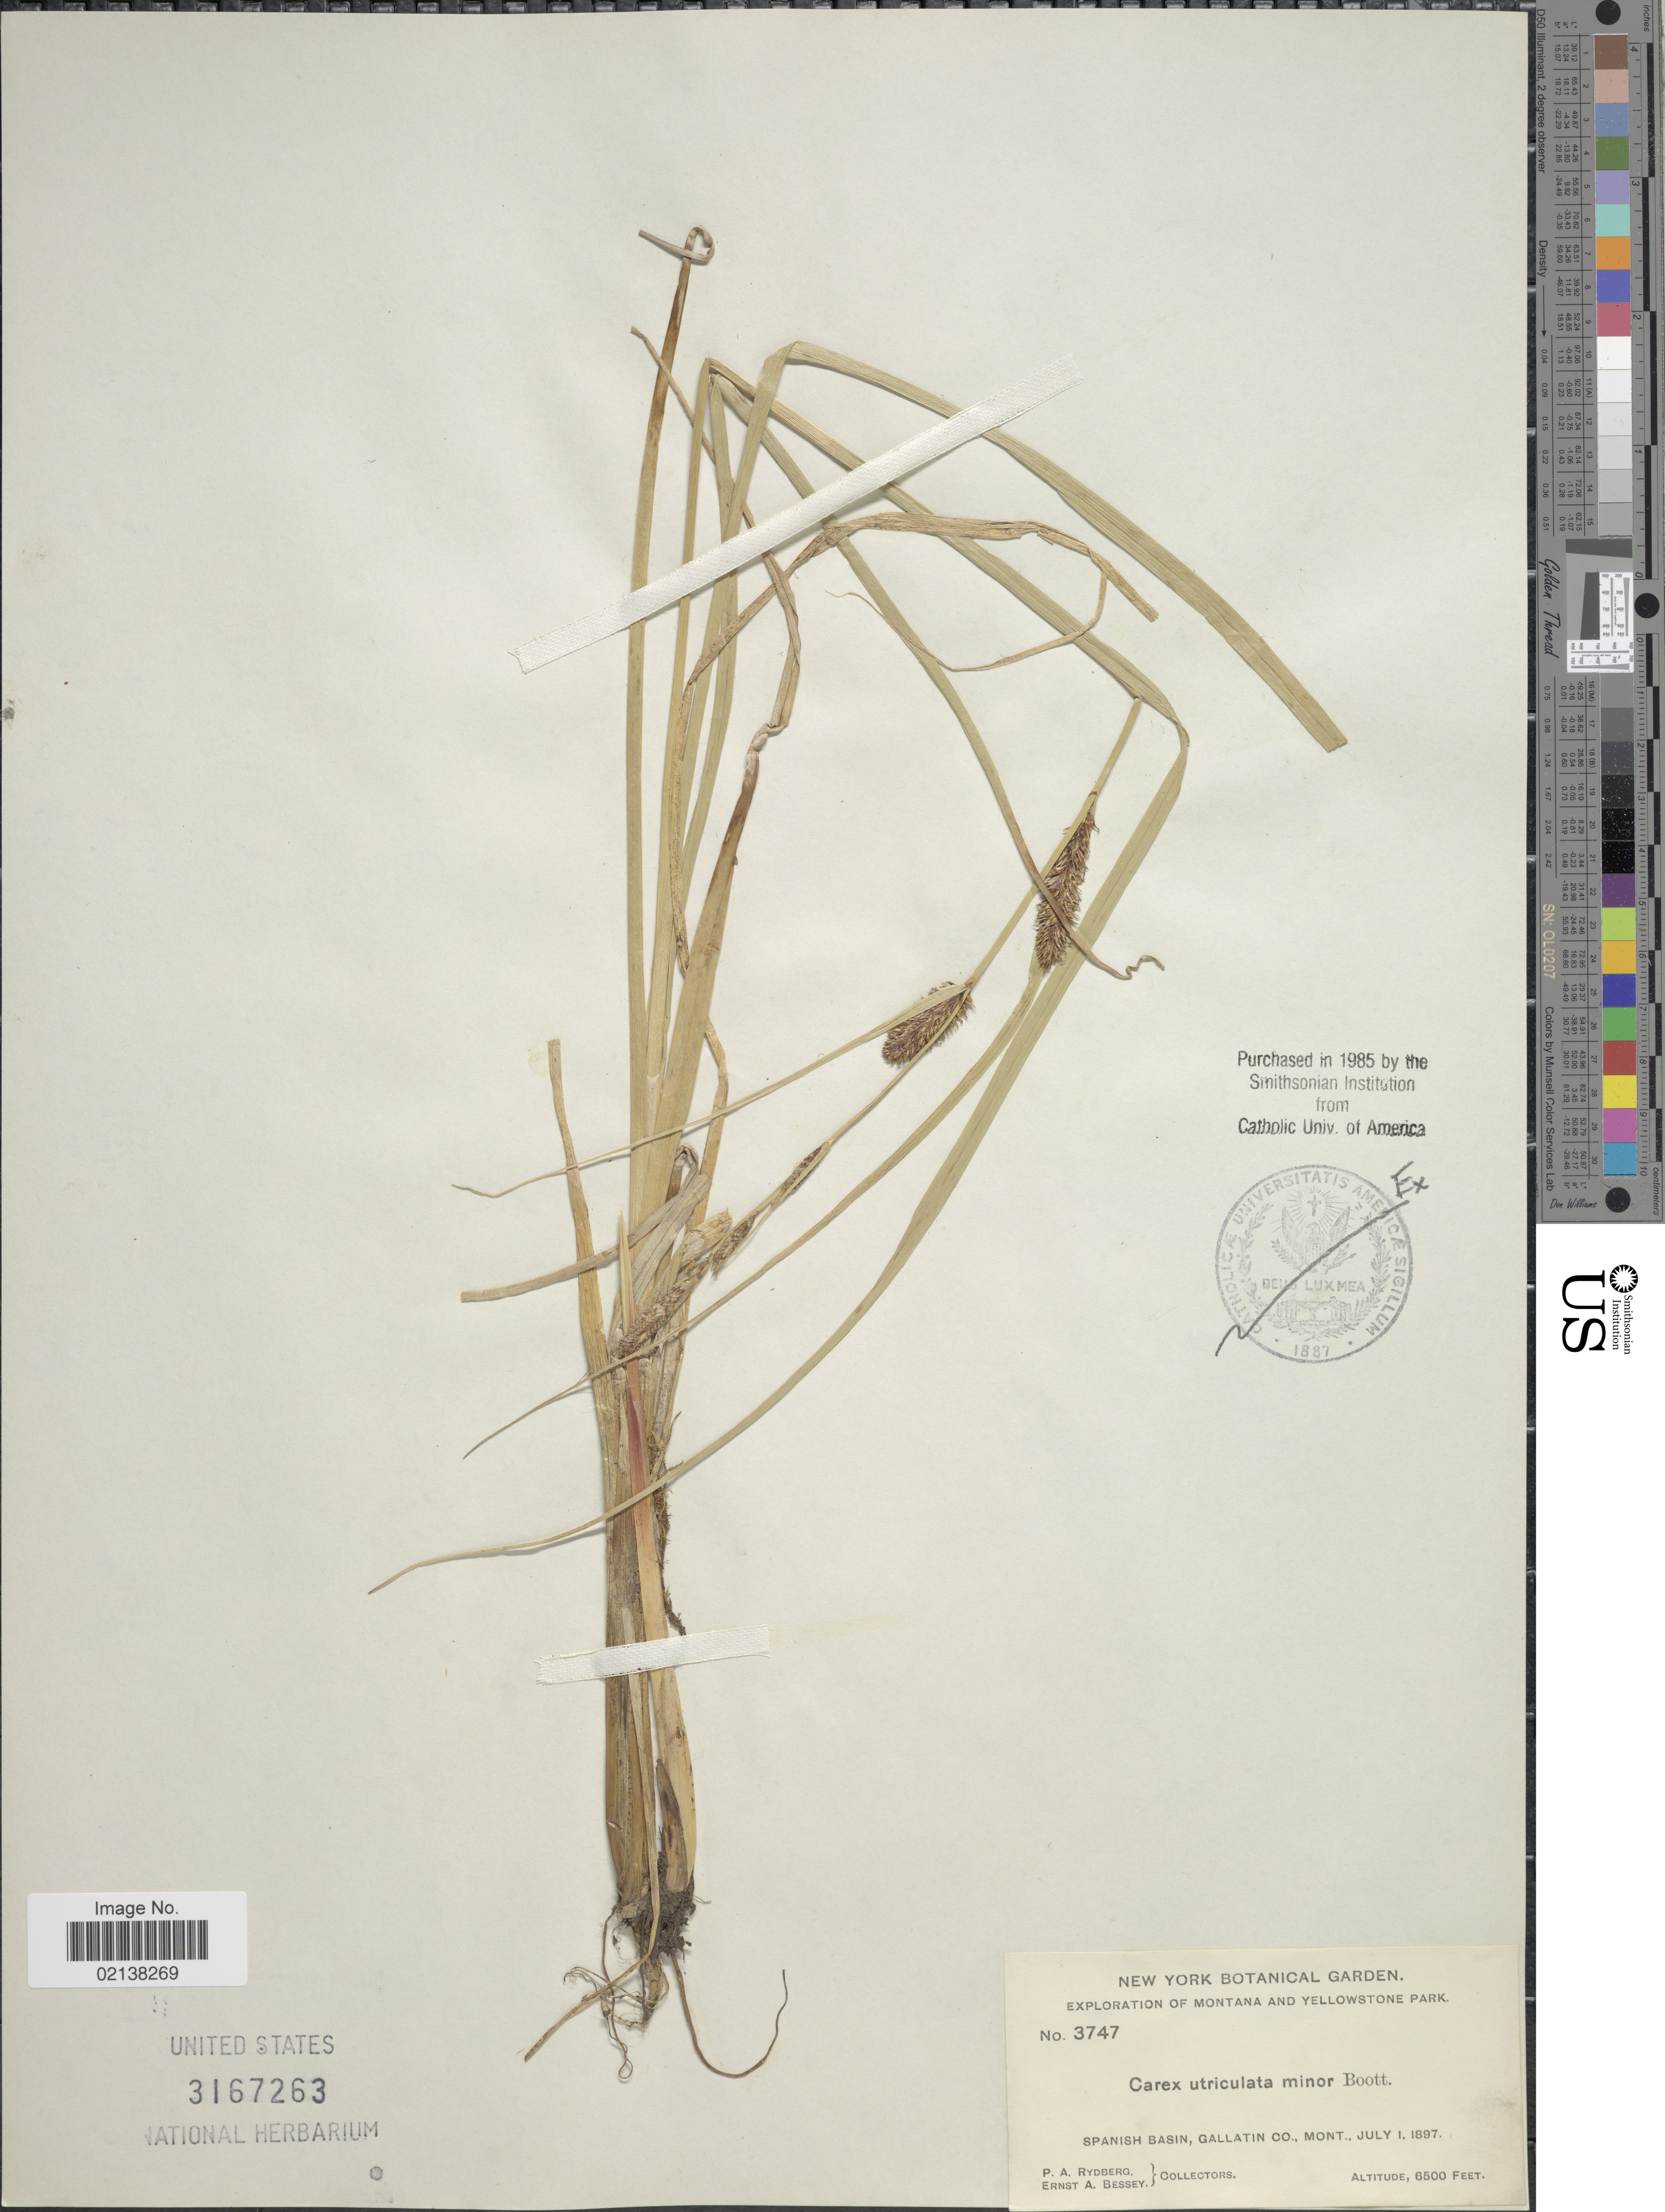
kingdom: Plantae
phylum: Tracheophyta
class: Liliopsida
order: Poales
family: Cyperaceae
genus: Carex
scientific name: Carex utriculata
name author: Boott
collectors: P. A. Rydberg & E. A. Bessey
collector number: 3747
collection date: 1897-07-01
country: United States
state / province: Montana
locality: Spanish Basin, Gallatin Co.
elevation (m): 1981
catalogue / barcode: US 3167263